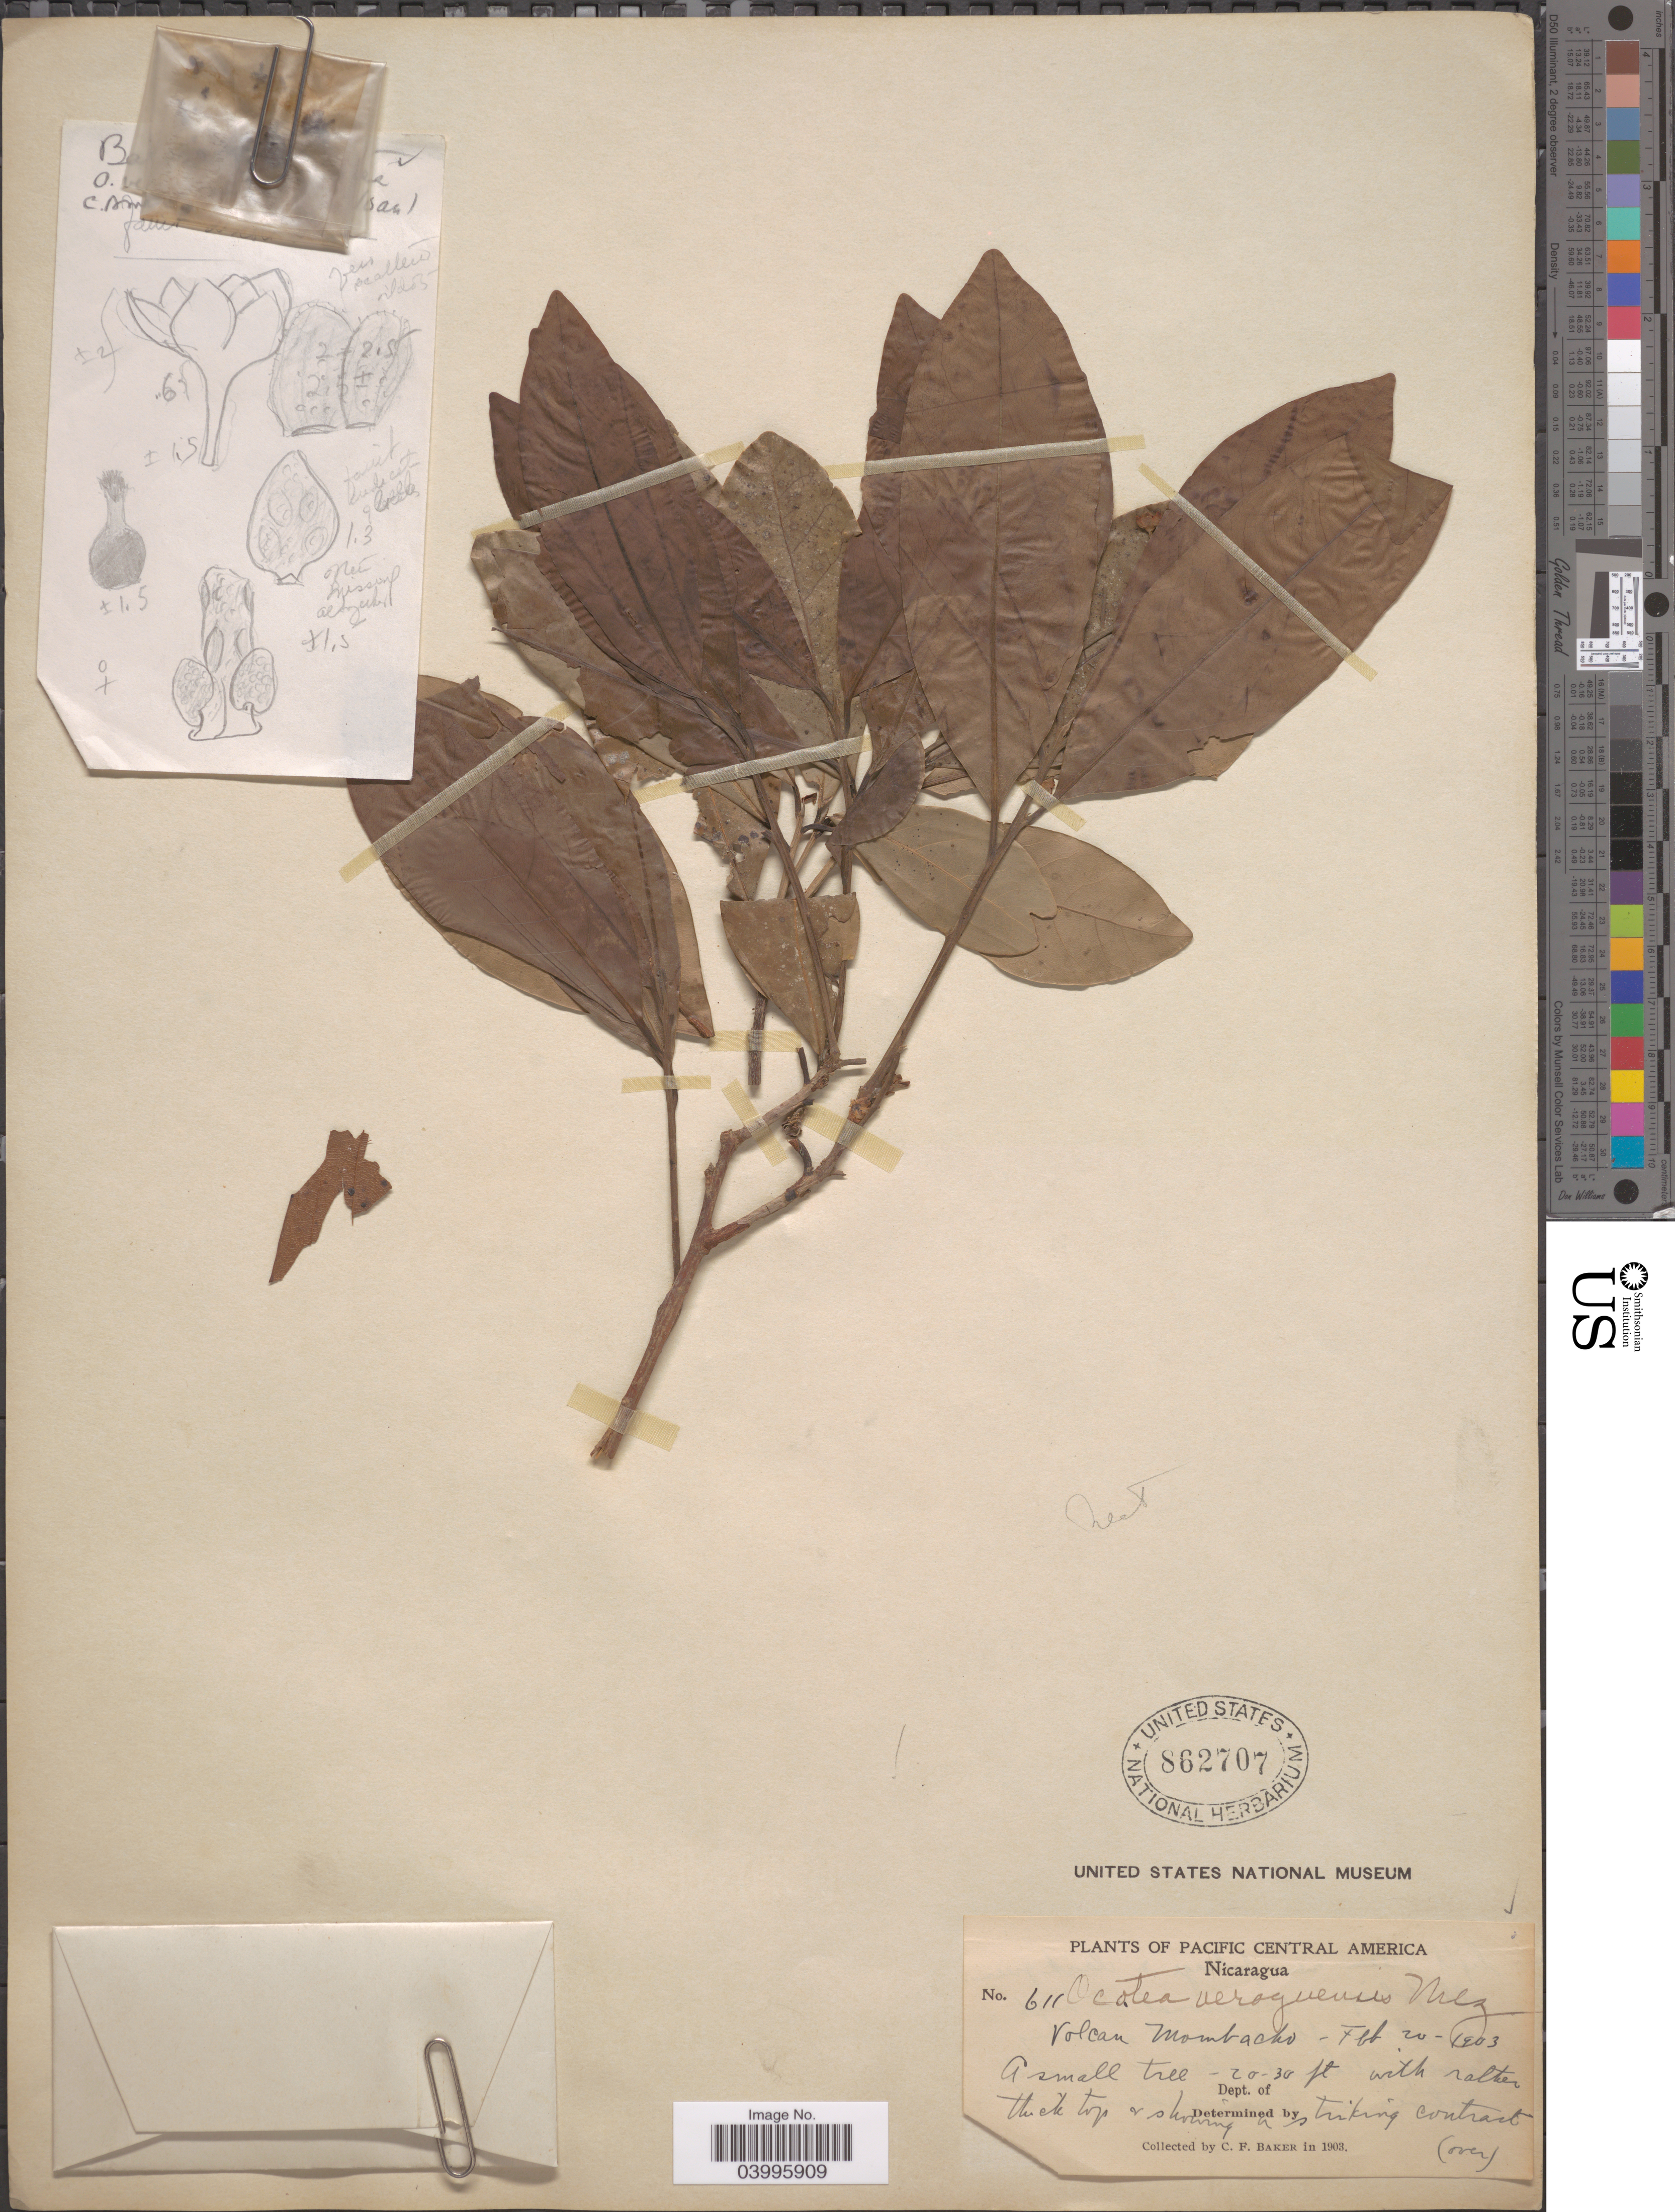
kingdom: Plantae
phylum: Tracheophyta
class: Magnoliopsida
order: Laurales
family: Lauraceae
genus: Ocotea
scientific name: Ocotea veraguensis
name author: (Meisn.) Mez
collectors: C. F. Baker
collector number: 611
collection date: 1903-02-20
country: Nicaragua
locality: Pacific Central America. Volcan Mombacho.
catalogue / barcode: US 862707